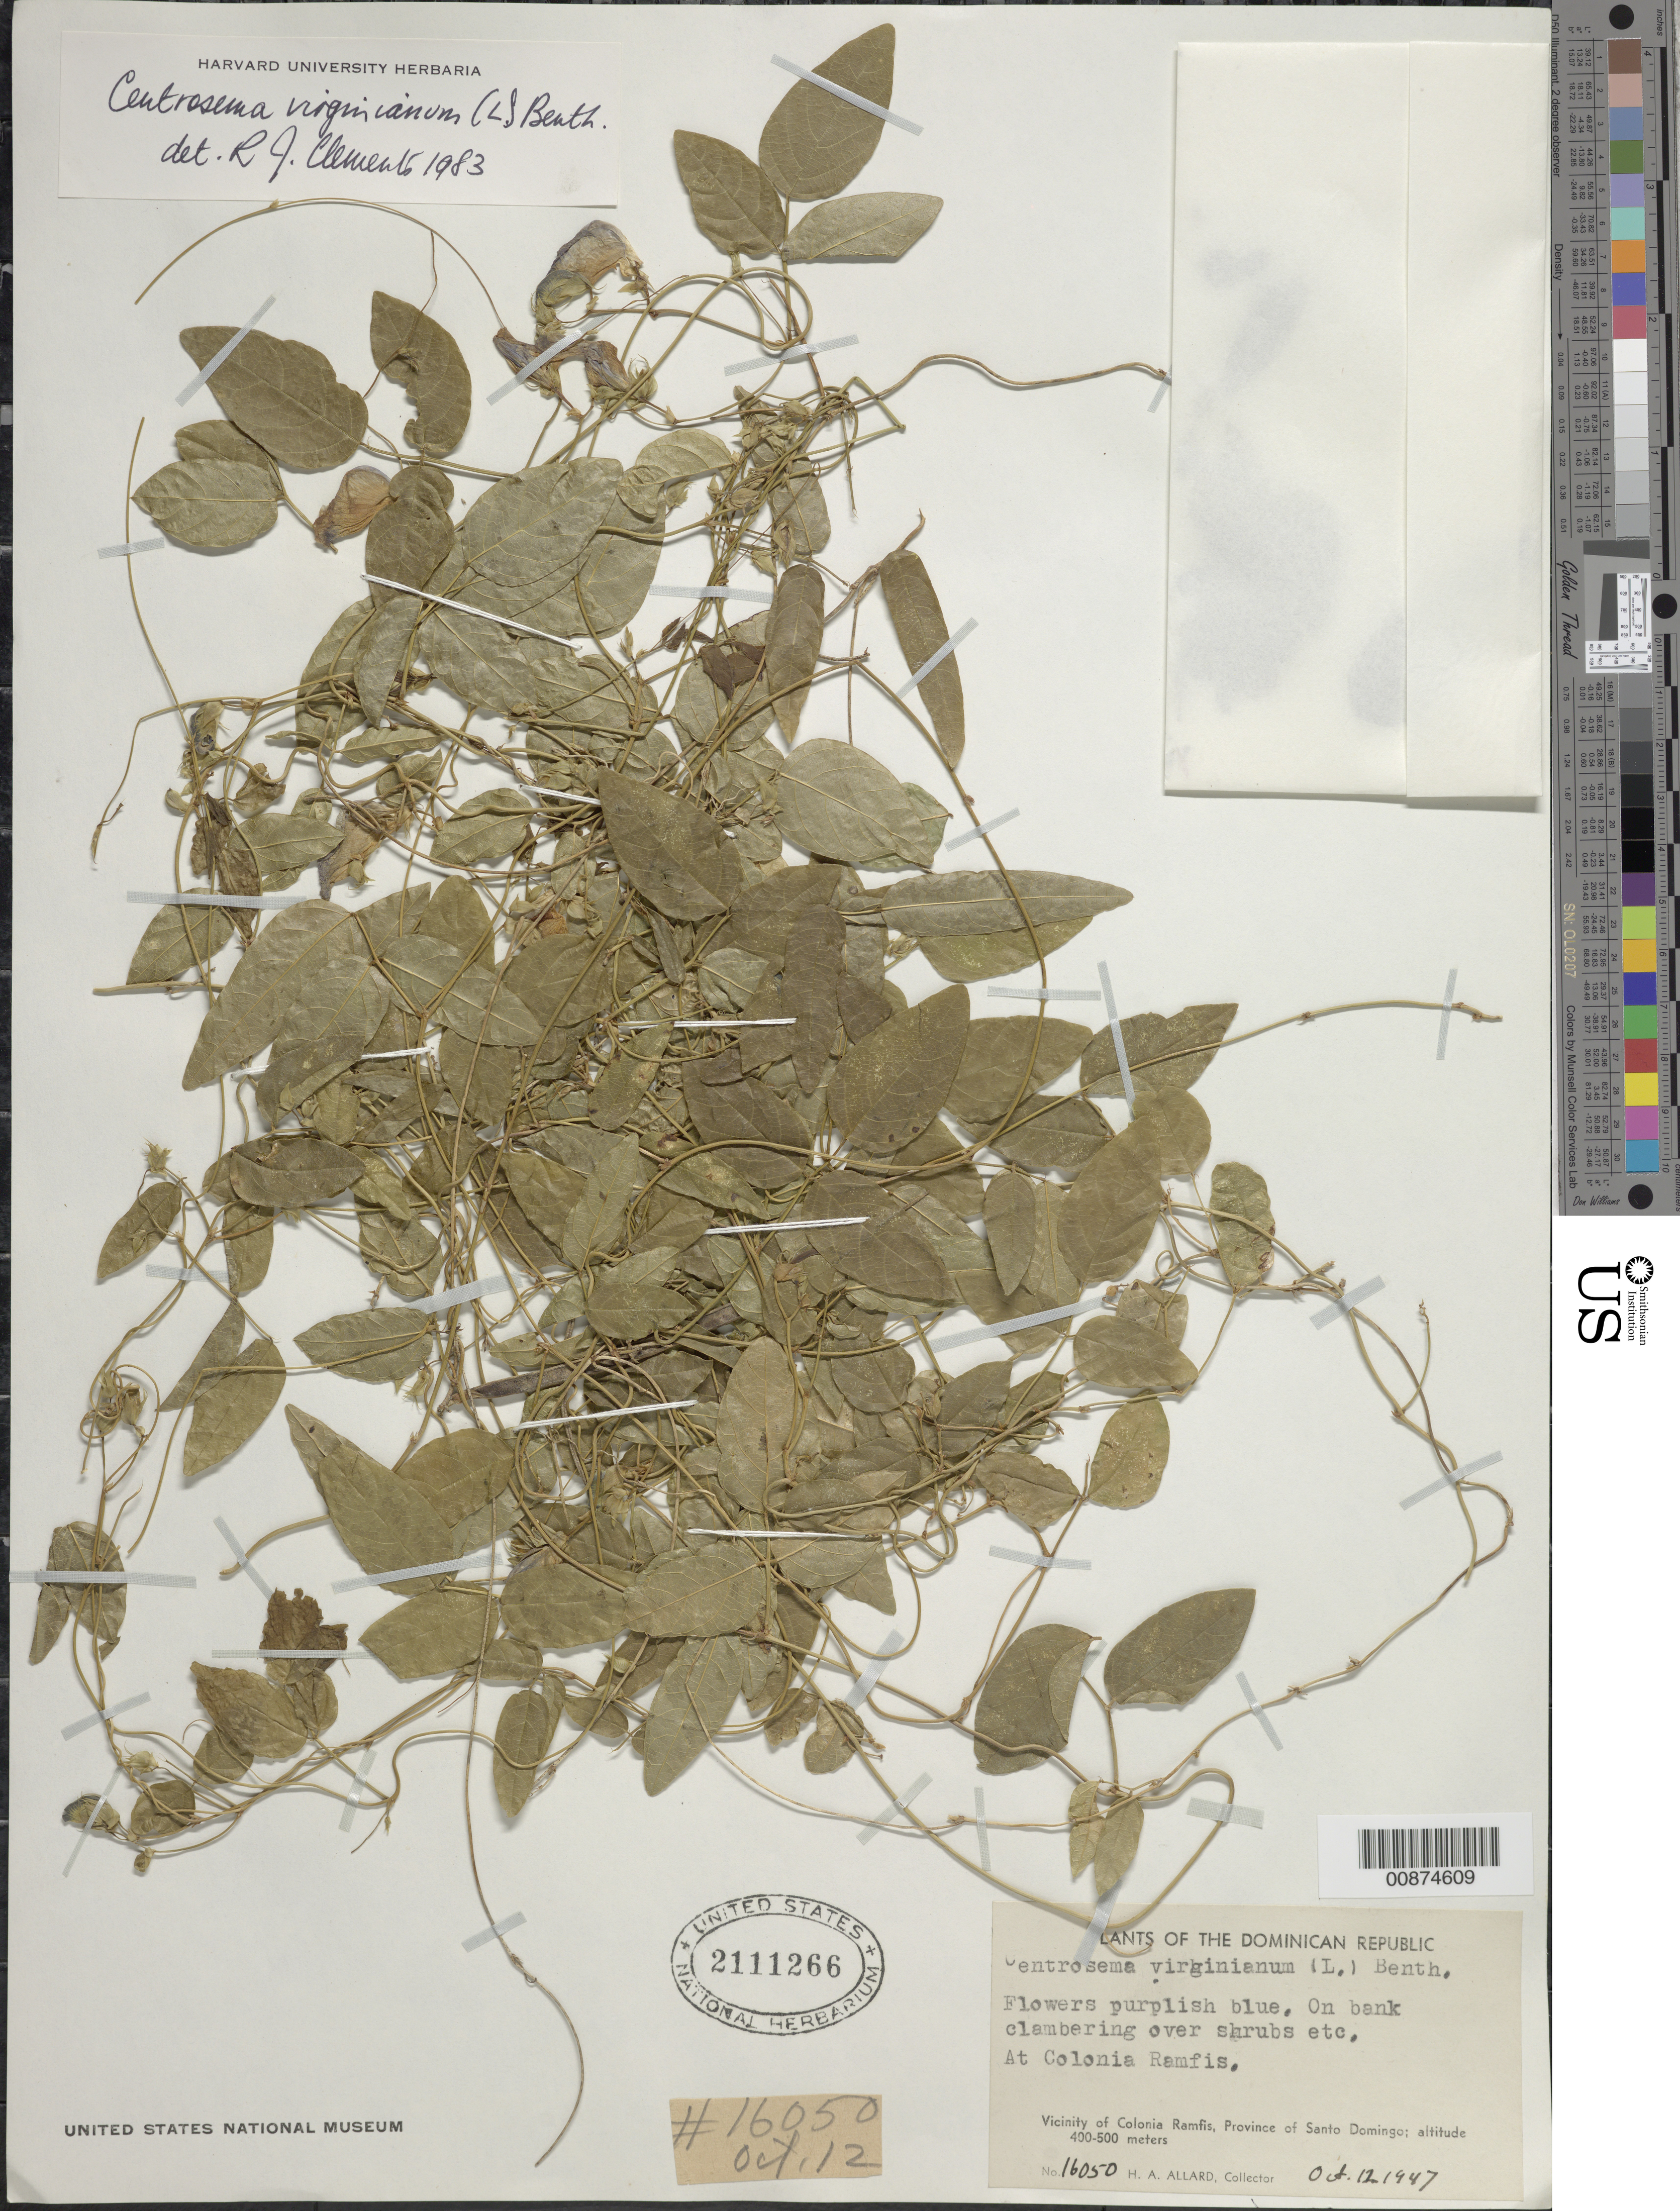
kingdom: Plantae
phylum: Tracheophyta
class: Magnoliopsida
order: Fabales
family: Fabaceae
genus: Centrosema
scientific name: Centrosema virginianum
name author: (L.) Benth.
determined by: Clements, R. J.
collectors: H. A. Allard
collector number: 16050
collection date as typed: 12 Oct 1947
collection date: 1947-10-12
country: Dominican Republic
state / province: Distrito Nacional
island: Hispaniola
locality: At Colonia Ramfis, Province of Santo Domingo (obsolete).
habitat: On bank clambering over shrubs etc.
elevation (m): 400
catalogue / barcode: US 2111266